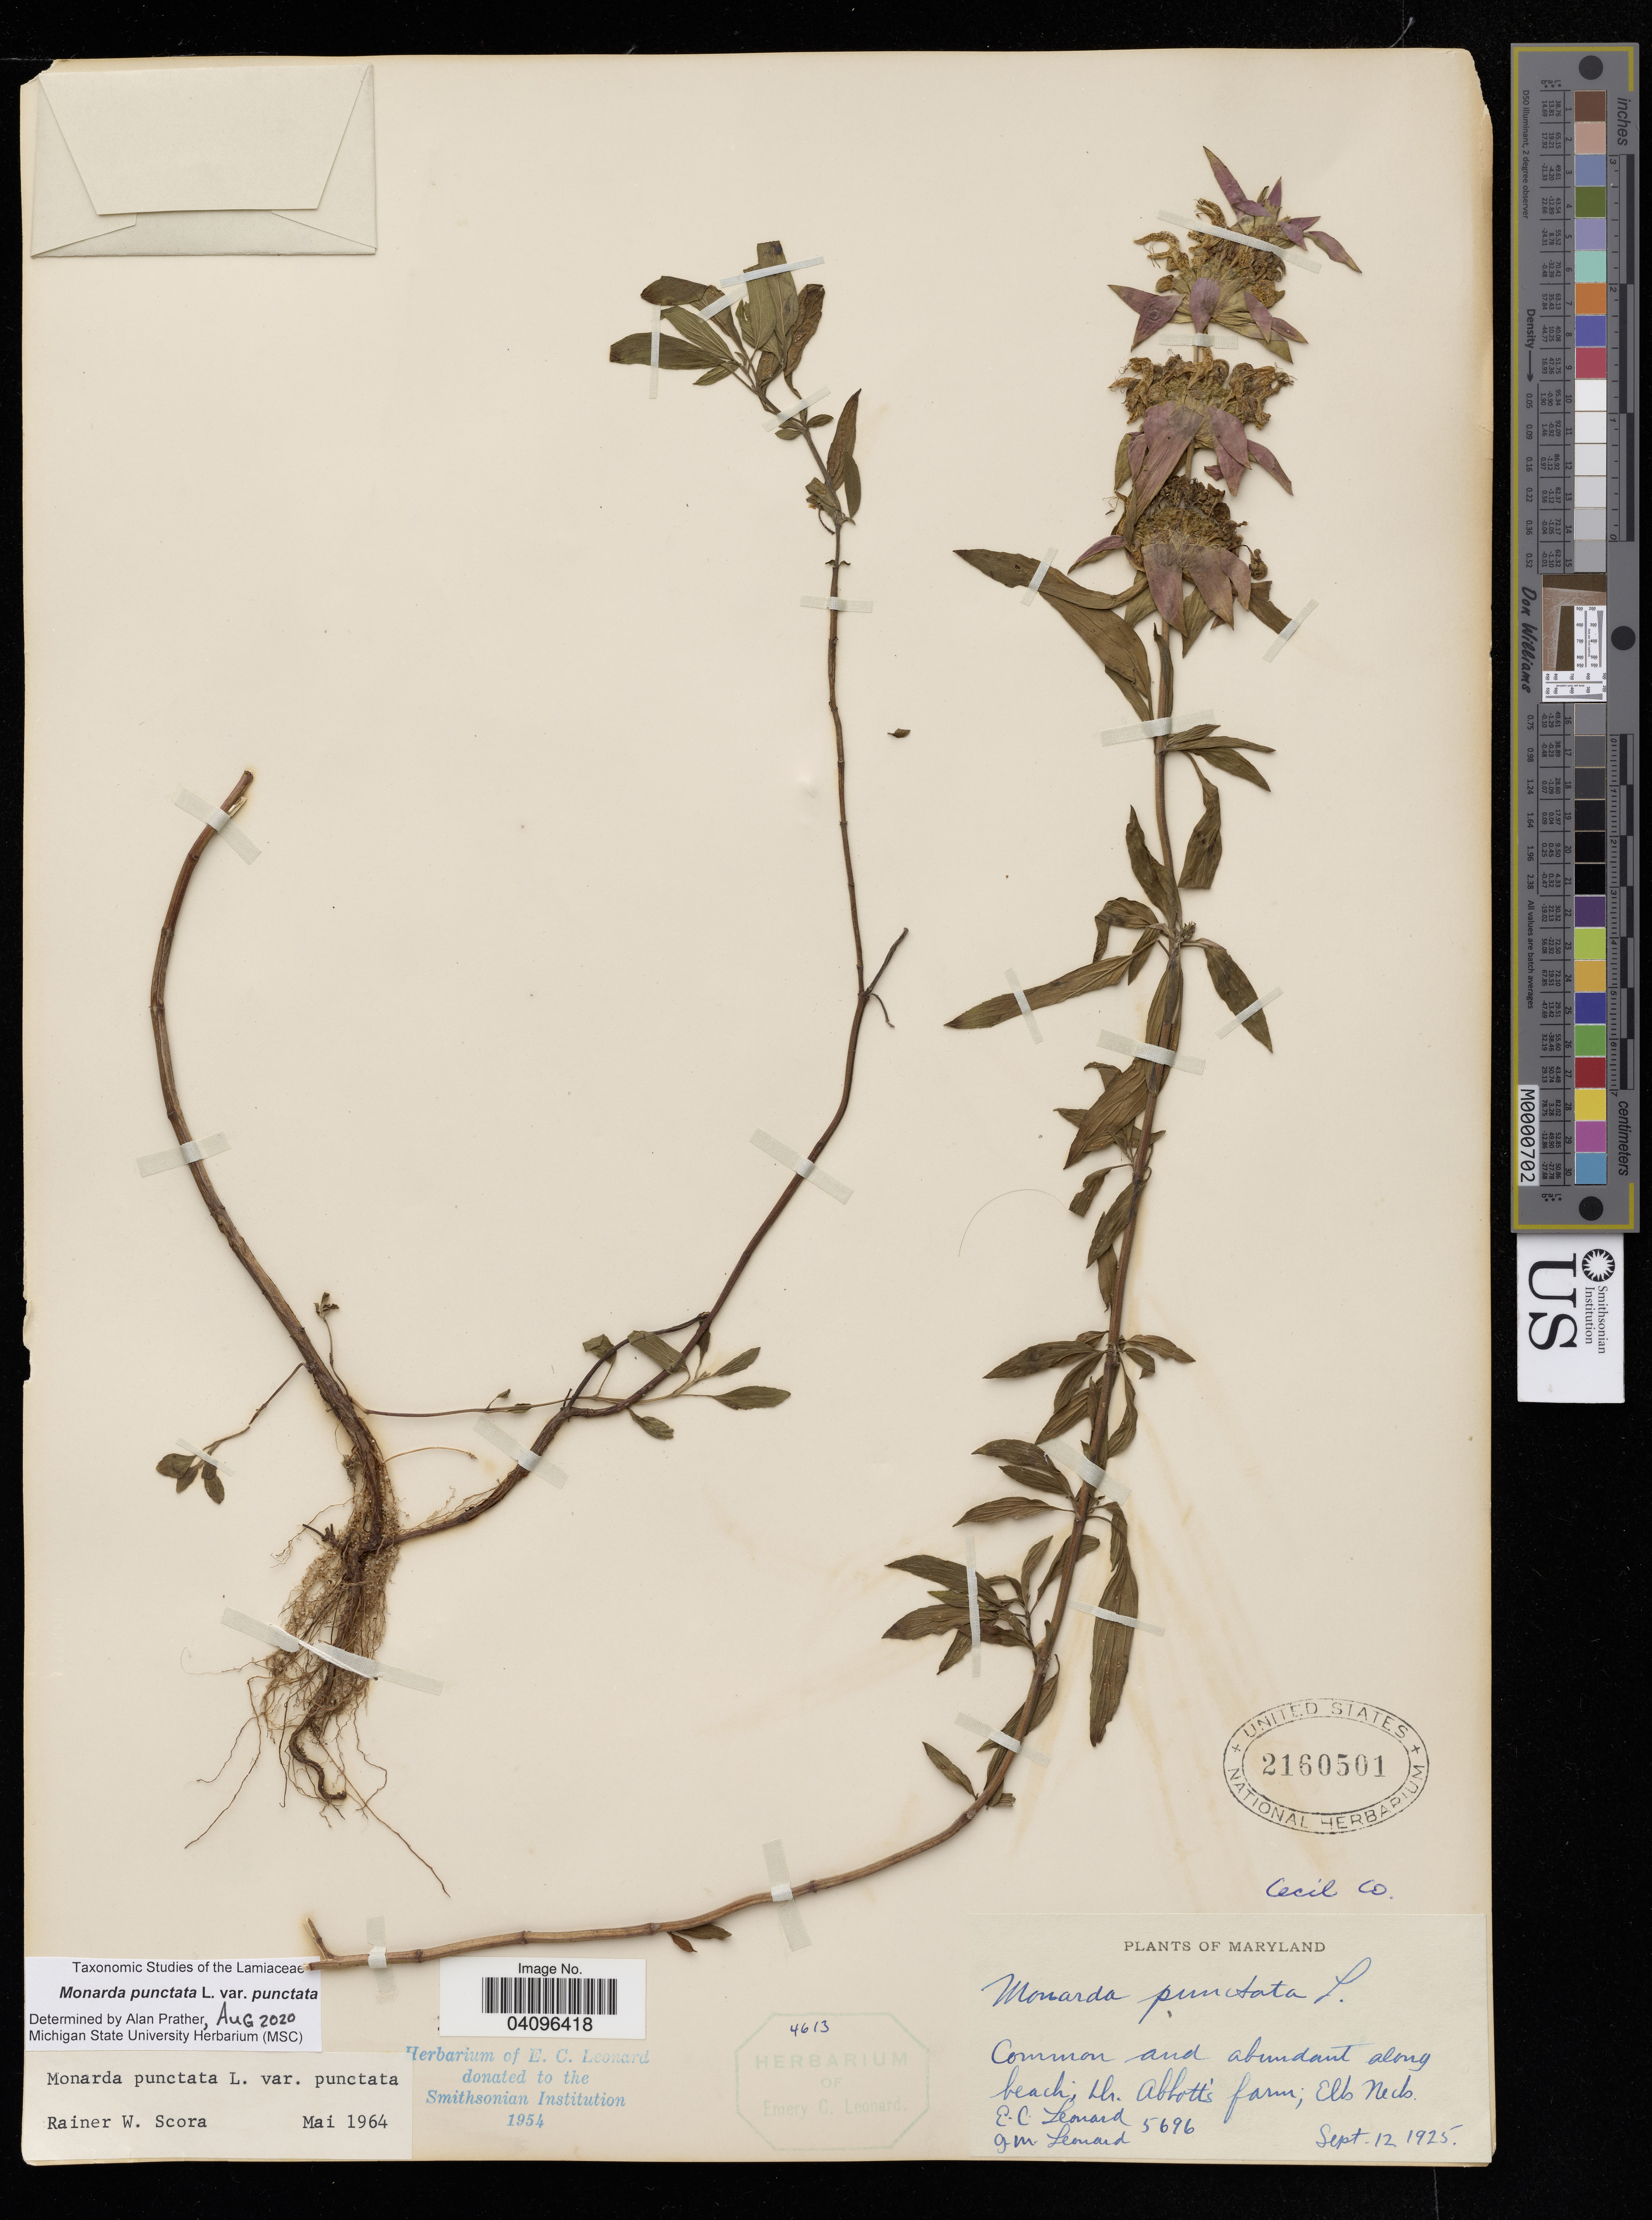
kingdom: Plantae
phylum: Tracheophyta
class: Magnoliopsida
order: Lamiales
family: Lamiaceae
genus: Monarda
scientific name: Monarda punctata var. punctata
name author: L.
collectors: E. C. Leonard & G. M. Leonard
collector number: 5696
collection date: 1925-09-12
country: United States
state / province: Maryland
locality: Dr. Abbott's farm; Elks Neck.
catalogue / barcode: US 2160501